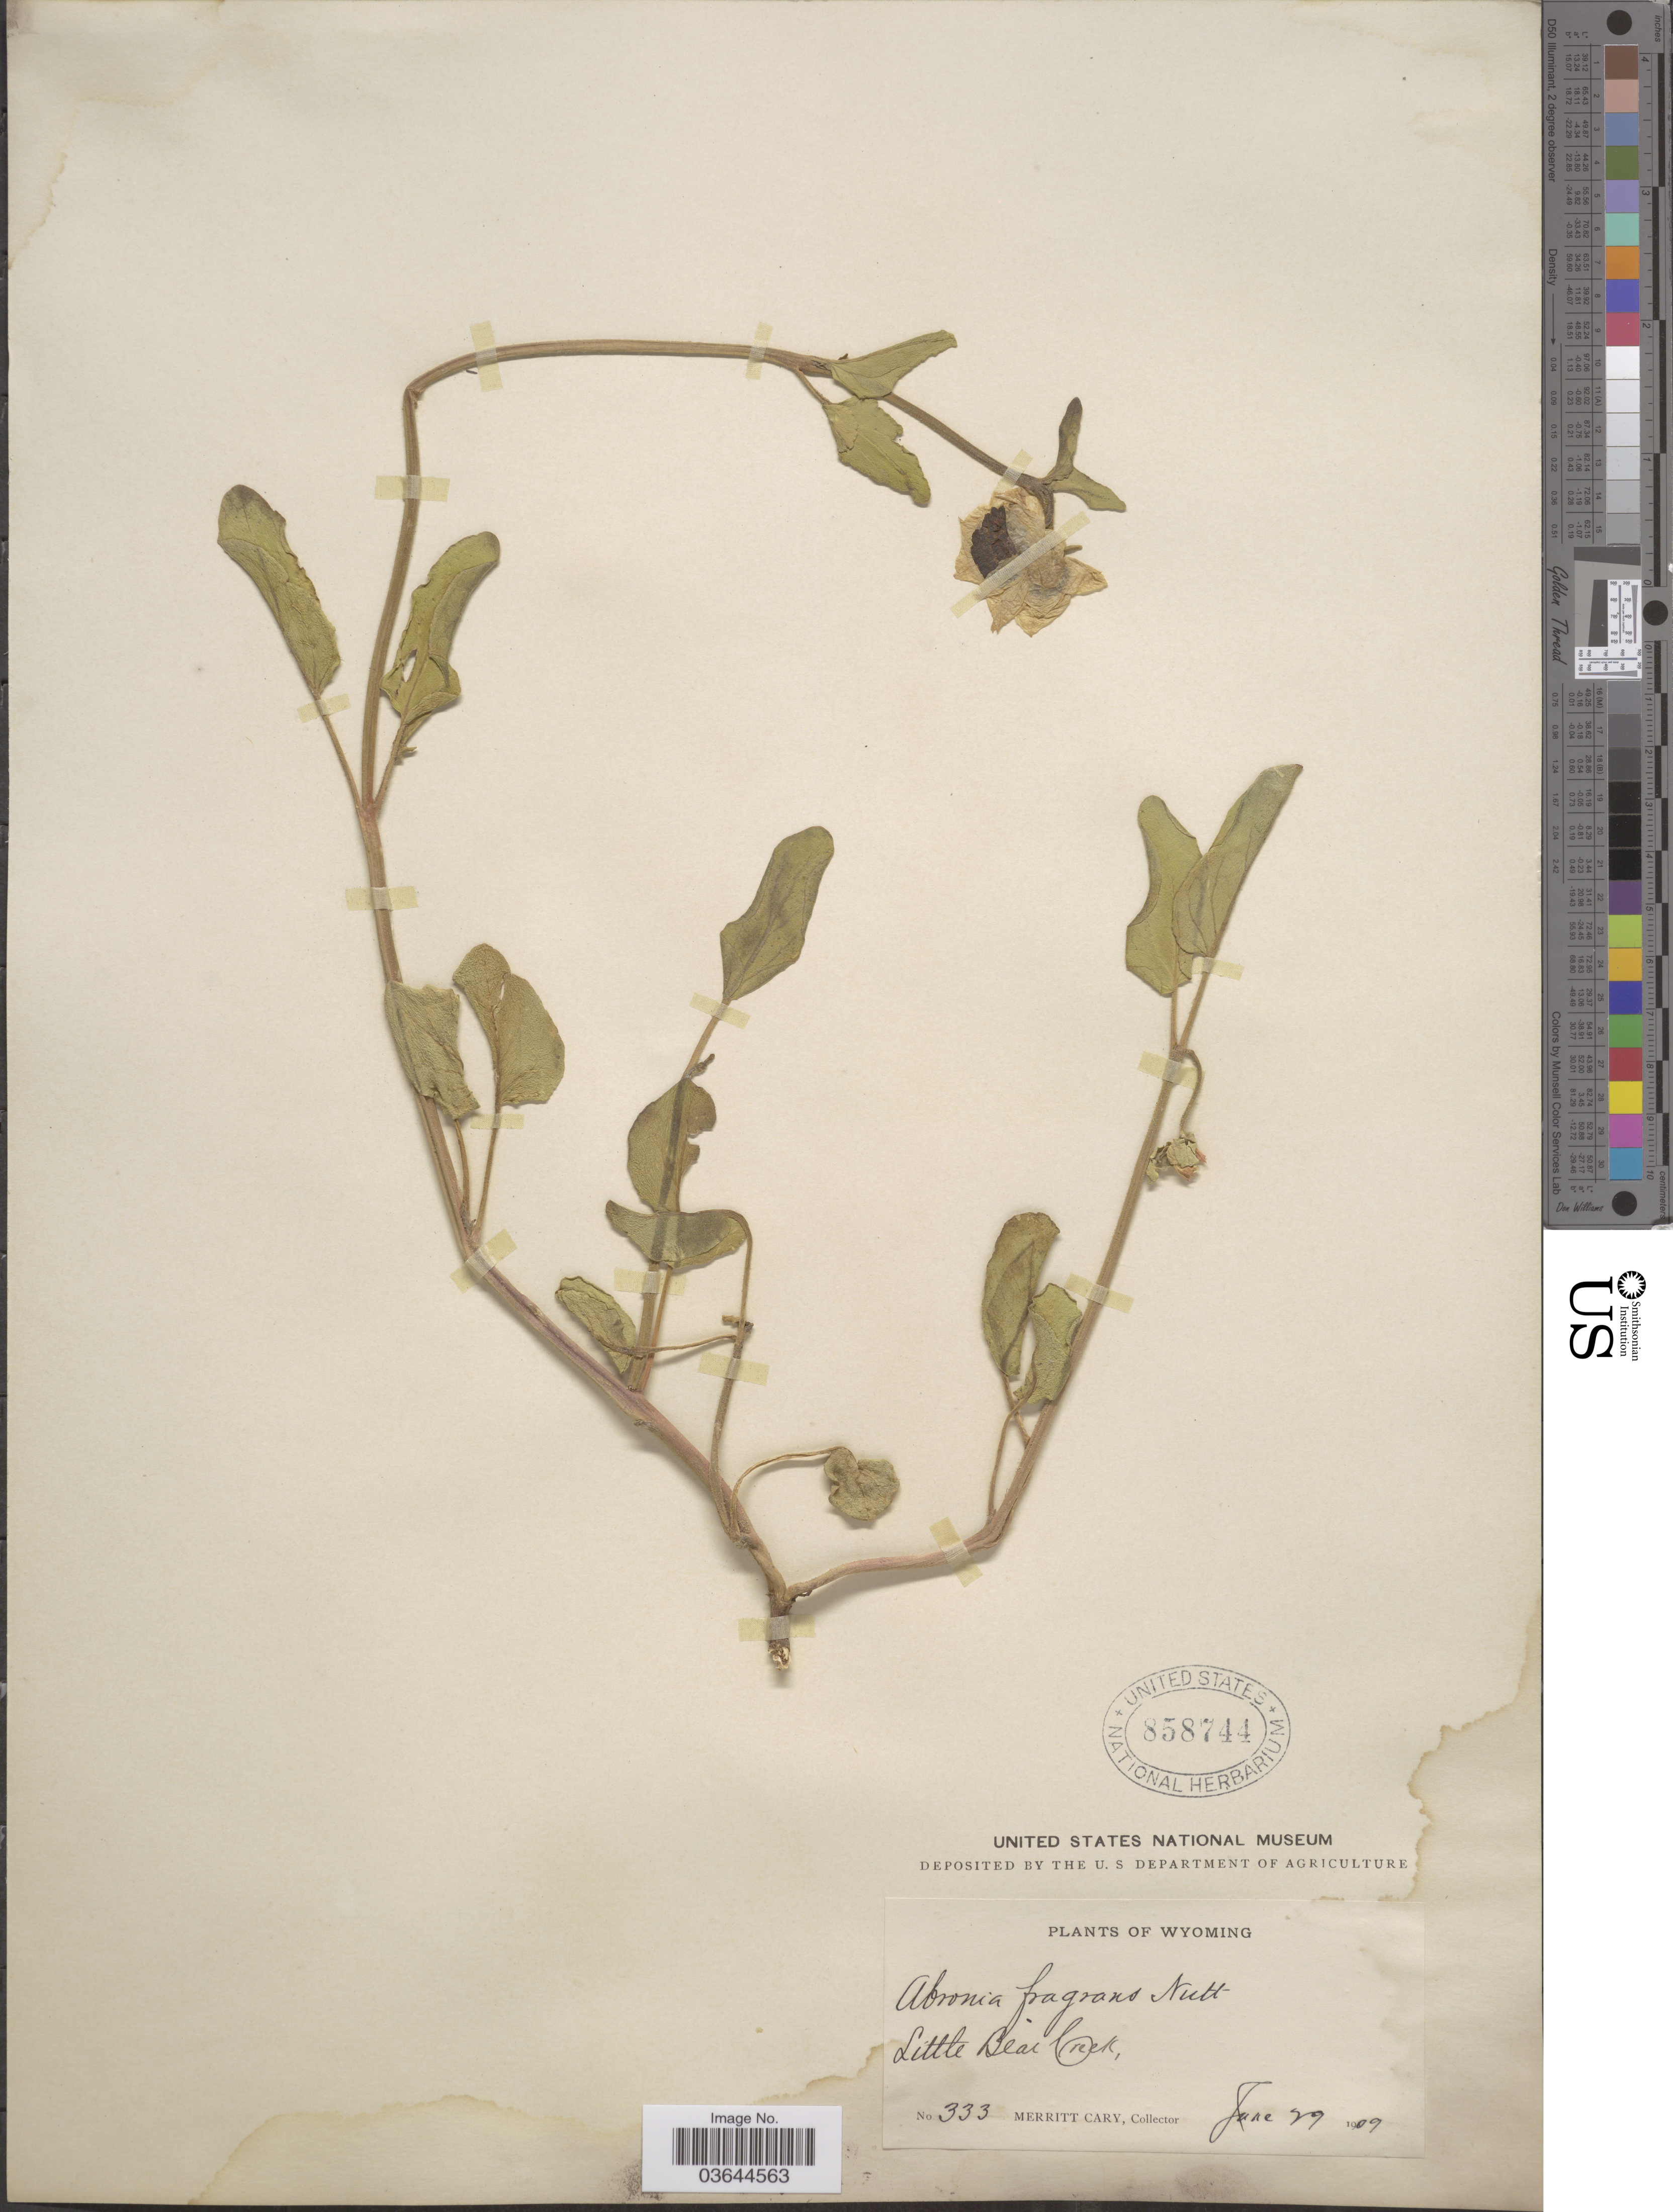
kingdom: Plantae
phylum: Tracheophyta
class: Magnoliopsida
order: Caryophyllales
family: Nyctaginaceae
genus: Abronia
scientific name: Abronia fragrans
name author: Nutt. ex Hook.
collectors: M. Cary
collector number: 333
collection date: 1909-06-29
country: United States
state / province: Wyoming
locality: Little Bear Creek.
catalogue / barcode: US 858744